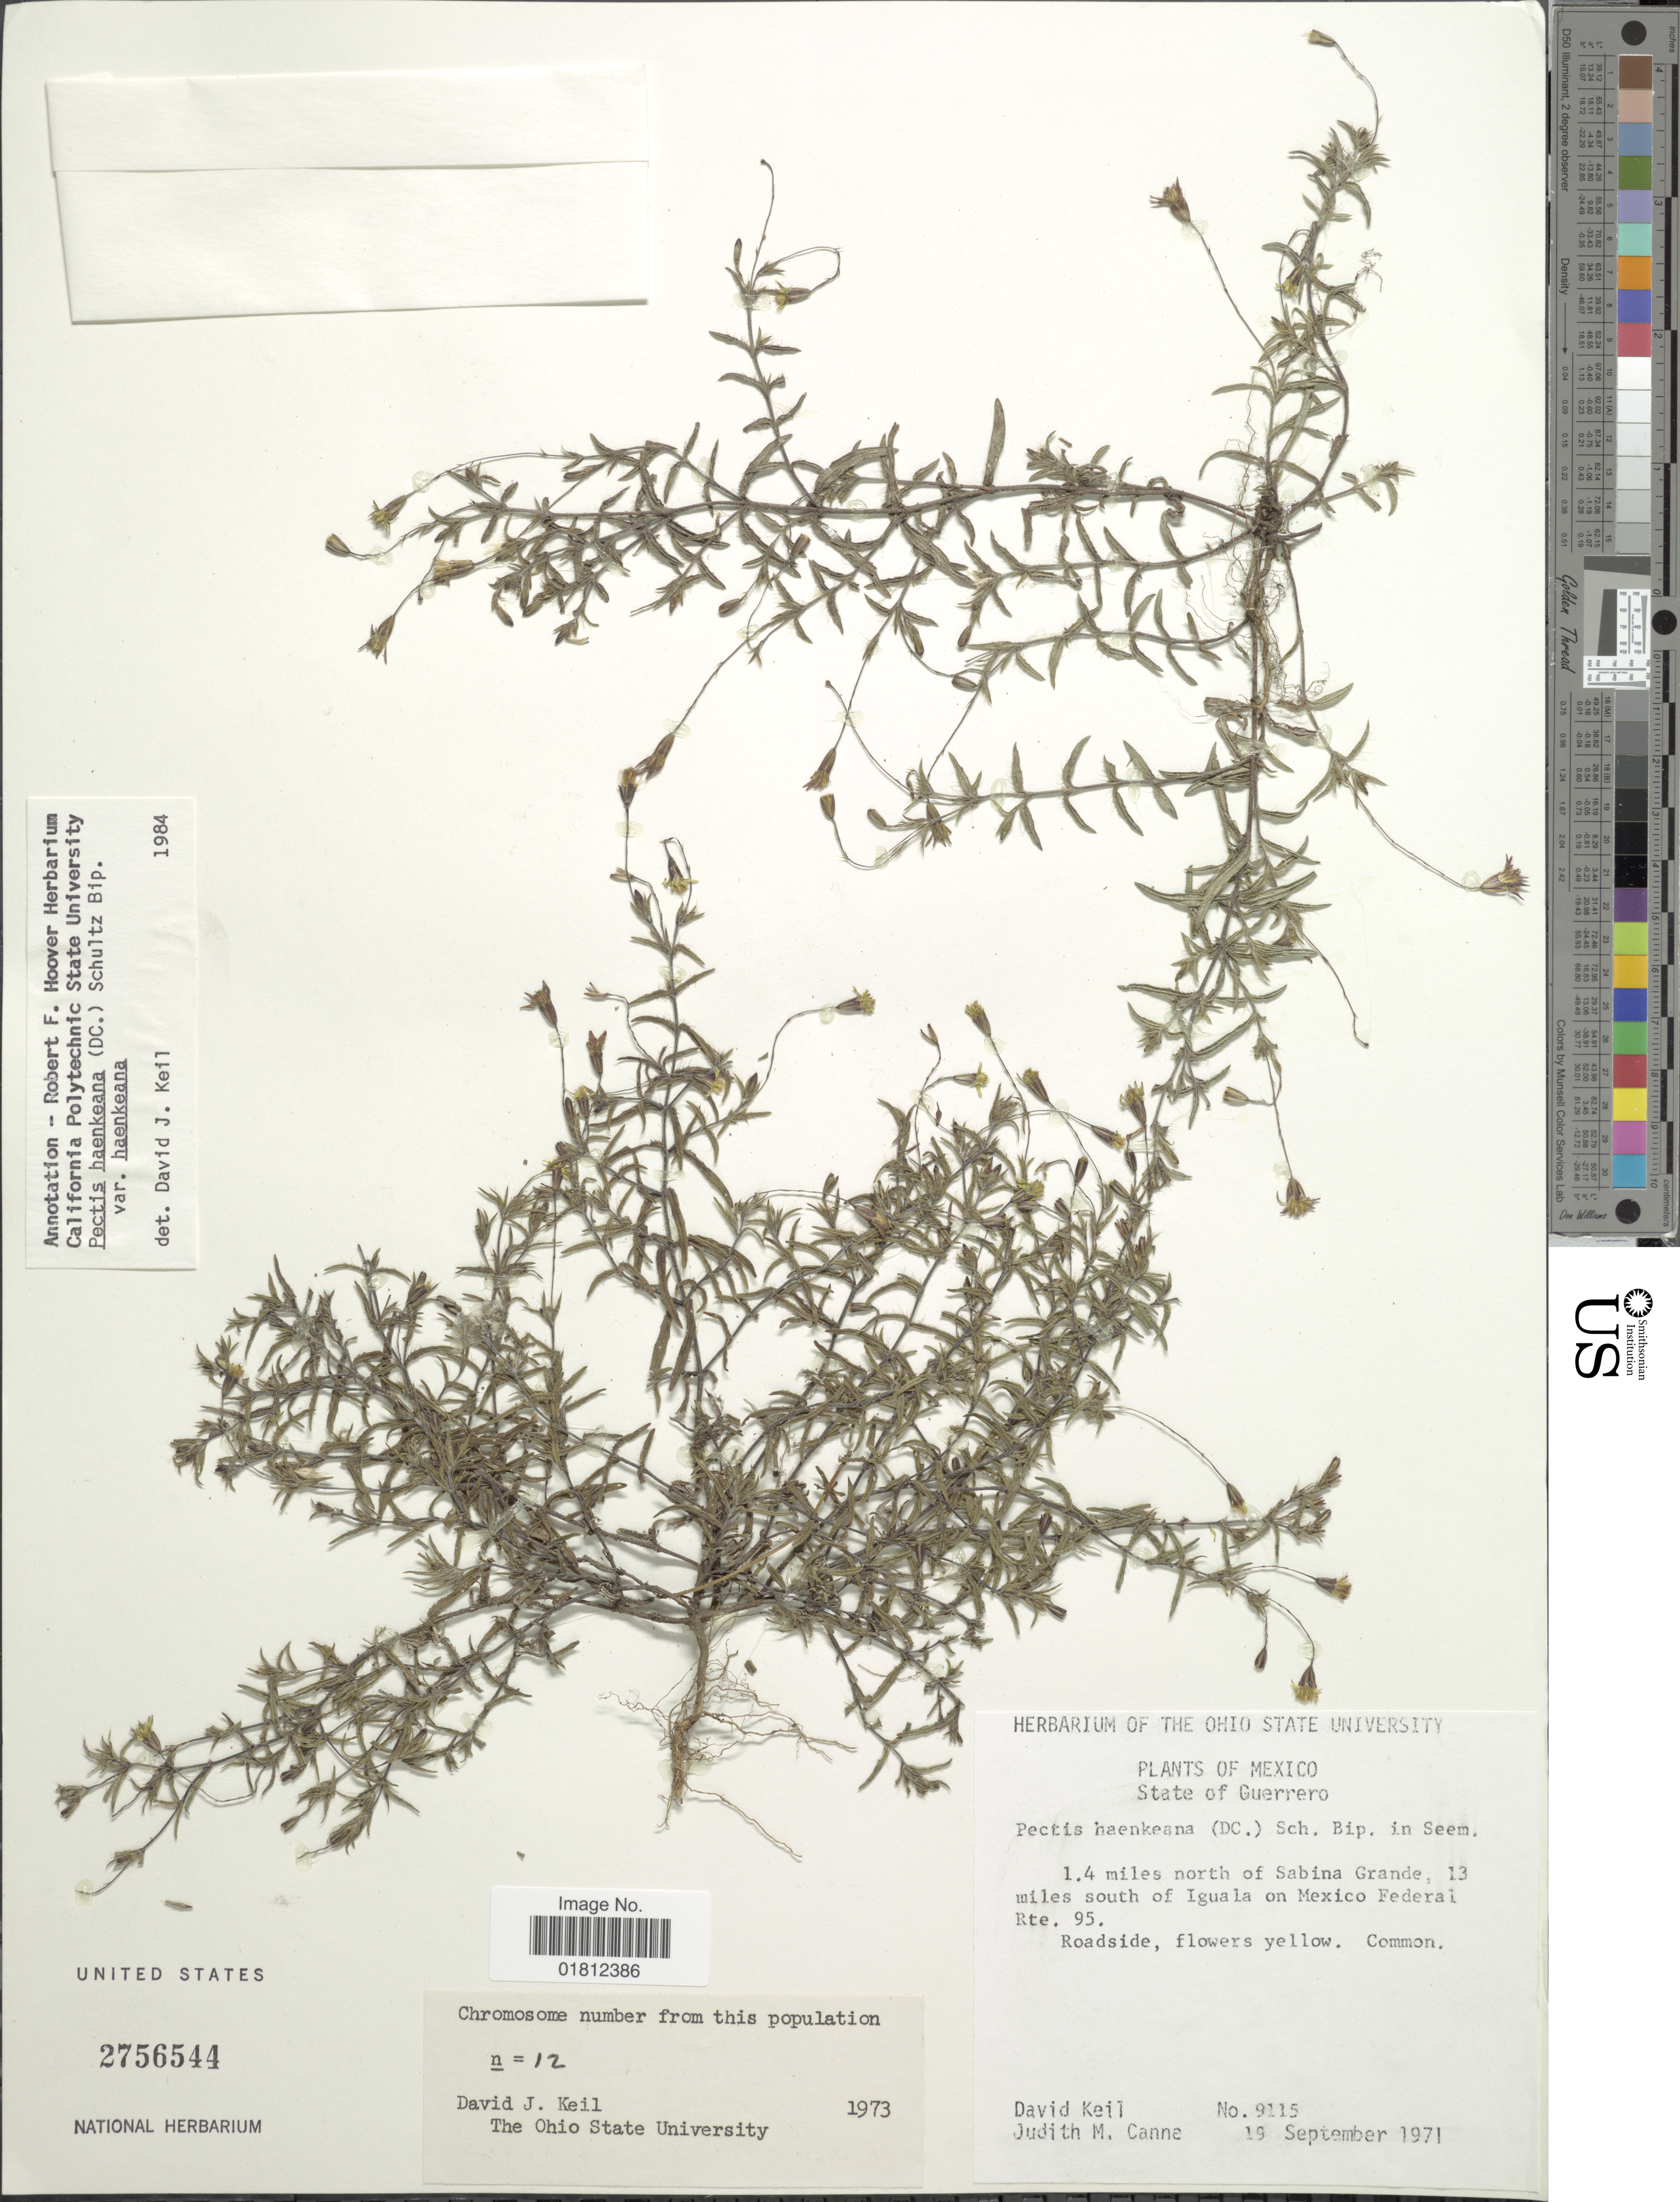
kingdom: Plantae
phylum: Tracheophyta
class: Magnoliopsida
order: Asterales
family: Asteraceae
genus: Pectis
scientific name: Pectis haenkeana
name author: (DC.) Sch. Bip.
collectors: D. J. Keil & J. M. Canne-Hilliker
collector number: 9115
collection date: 1971-09-19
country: Mexico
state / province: Guerrero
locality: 1.4 miles north of Sabina Grande, 13 miles south of Iguala on Mexico Federal Rte. 95., roadside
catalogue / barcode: US 2756544